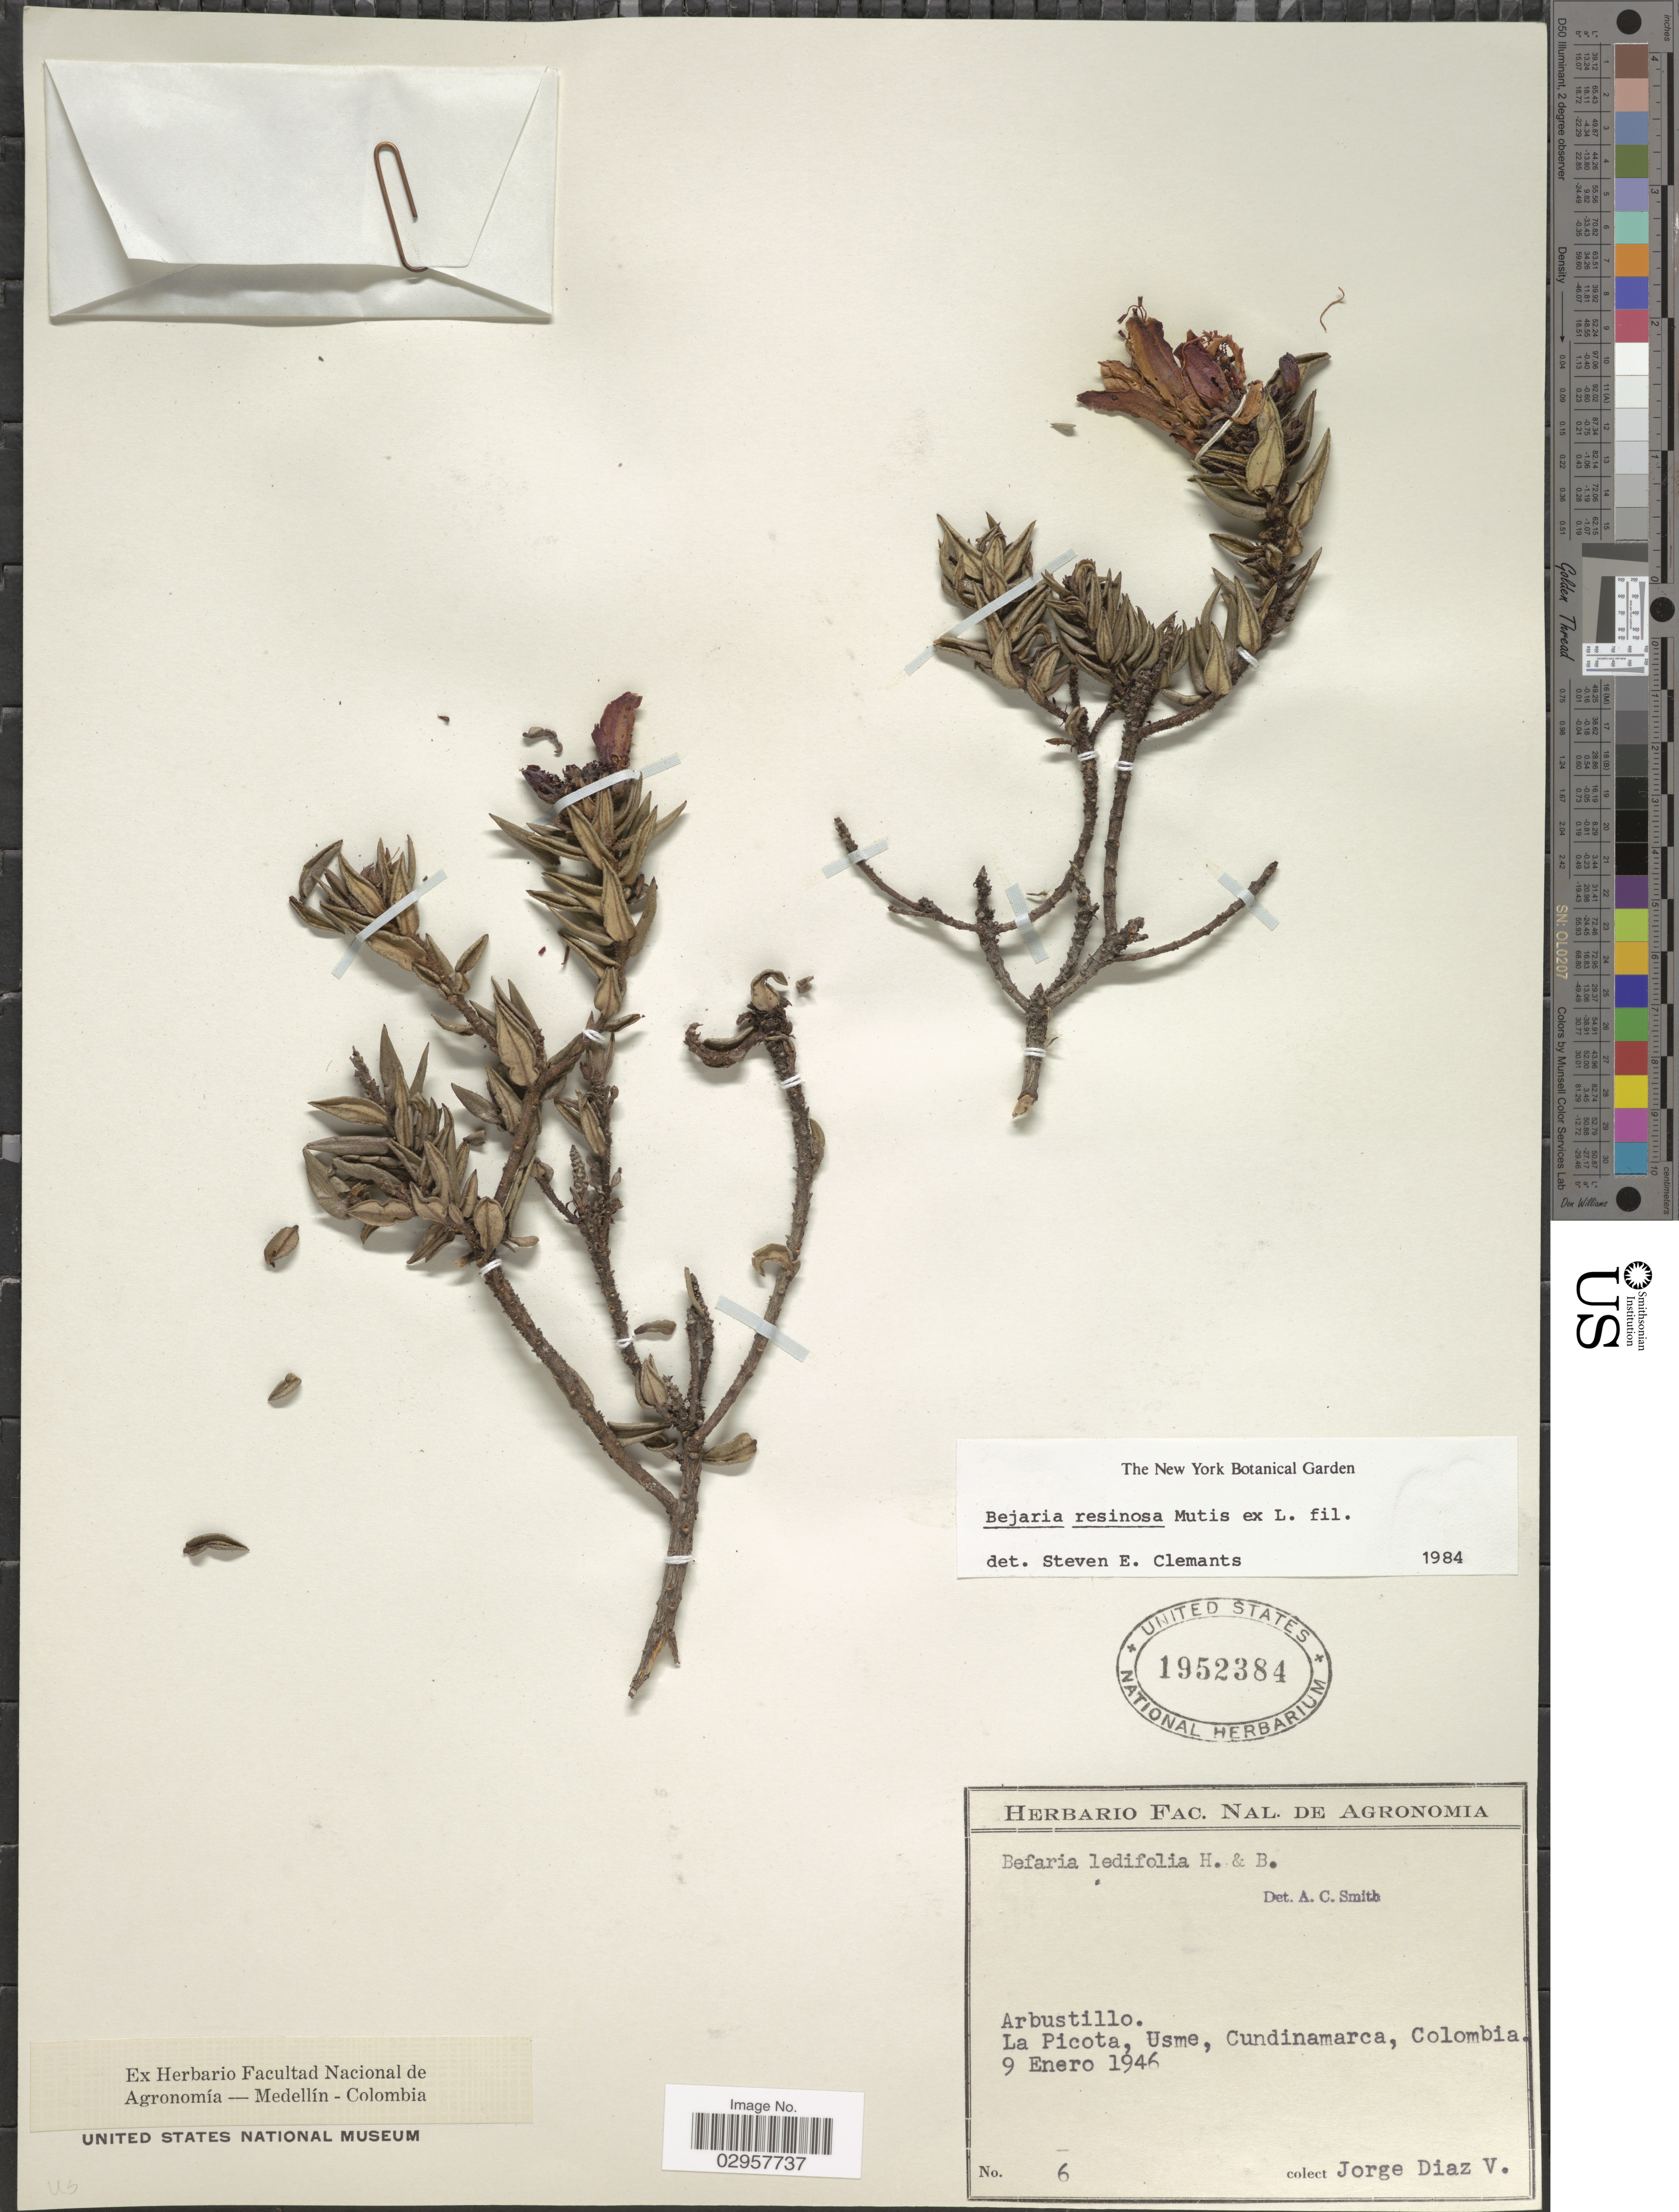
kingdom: Plantae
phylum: Tracheophyta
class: Magnoliopsida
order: Ericales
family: Ericaceae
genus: Befaria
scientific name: Befaria resinosa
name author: Mutis ex L. f.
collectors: J. Diaz V.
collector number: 6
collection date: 1946-01-09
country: Colombia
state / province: Cundinamarca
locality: La Picota, Usme.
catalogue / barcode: US 1952384